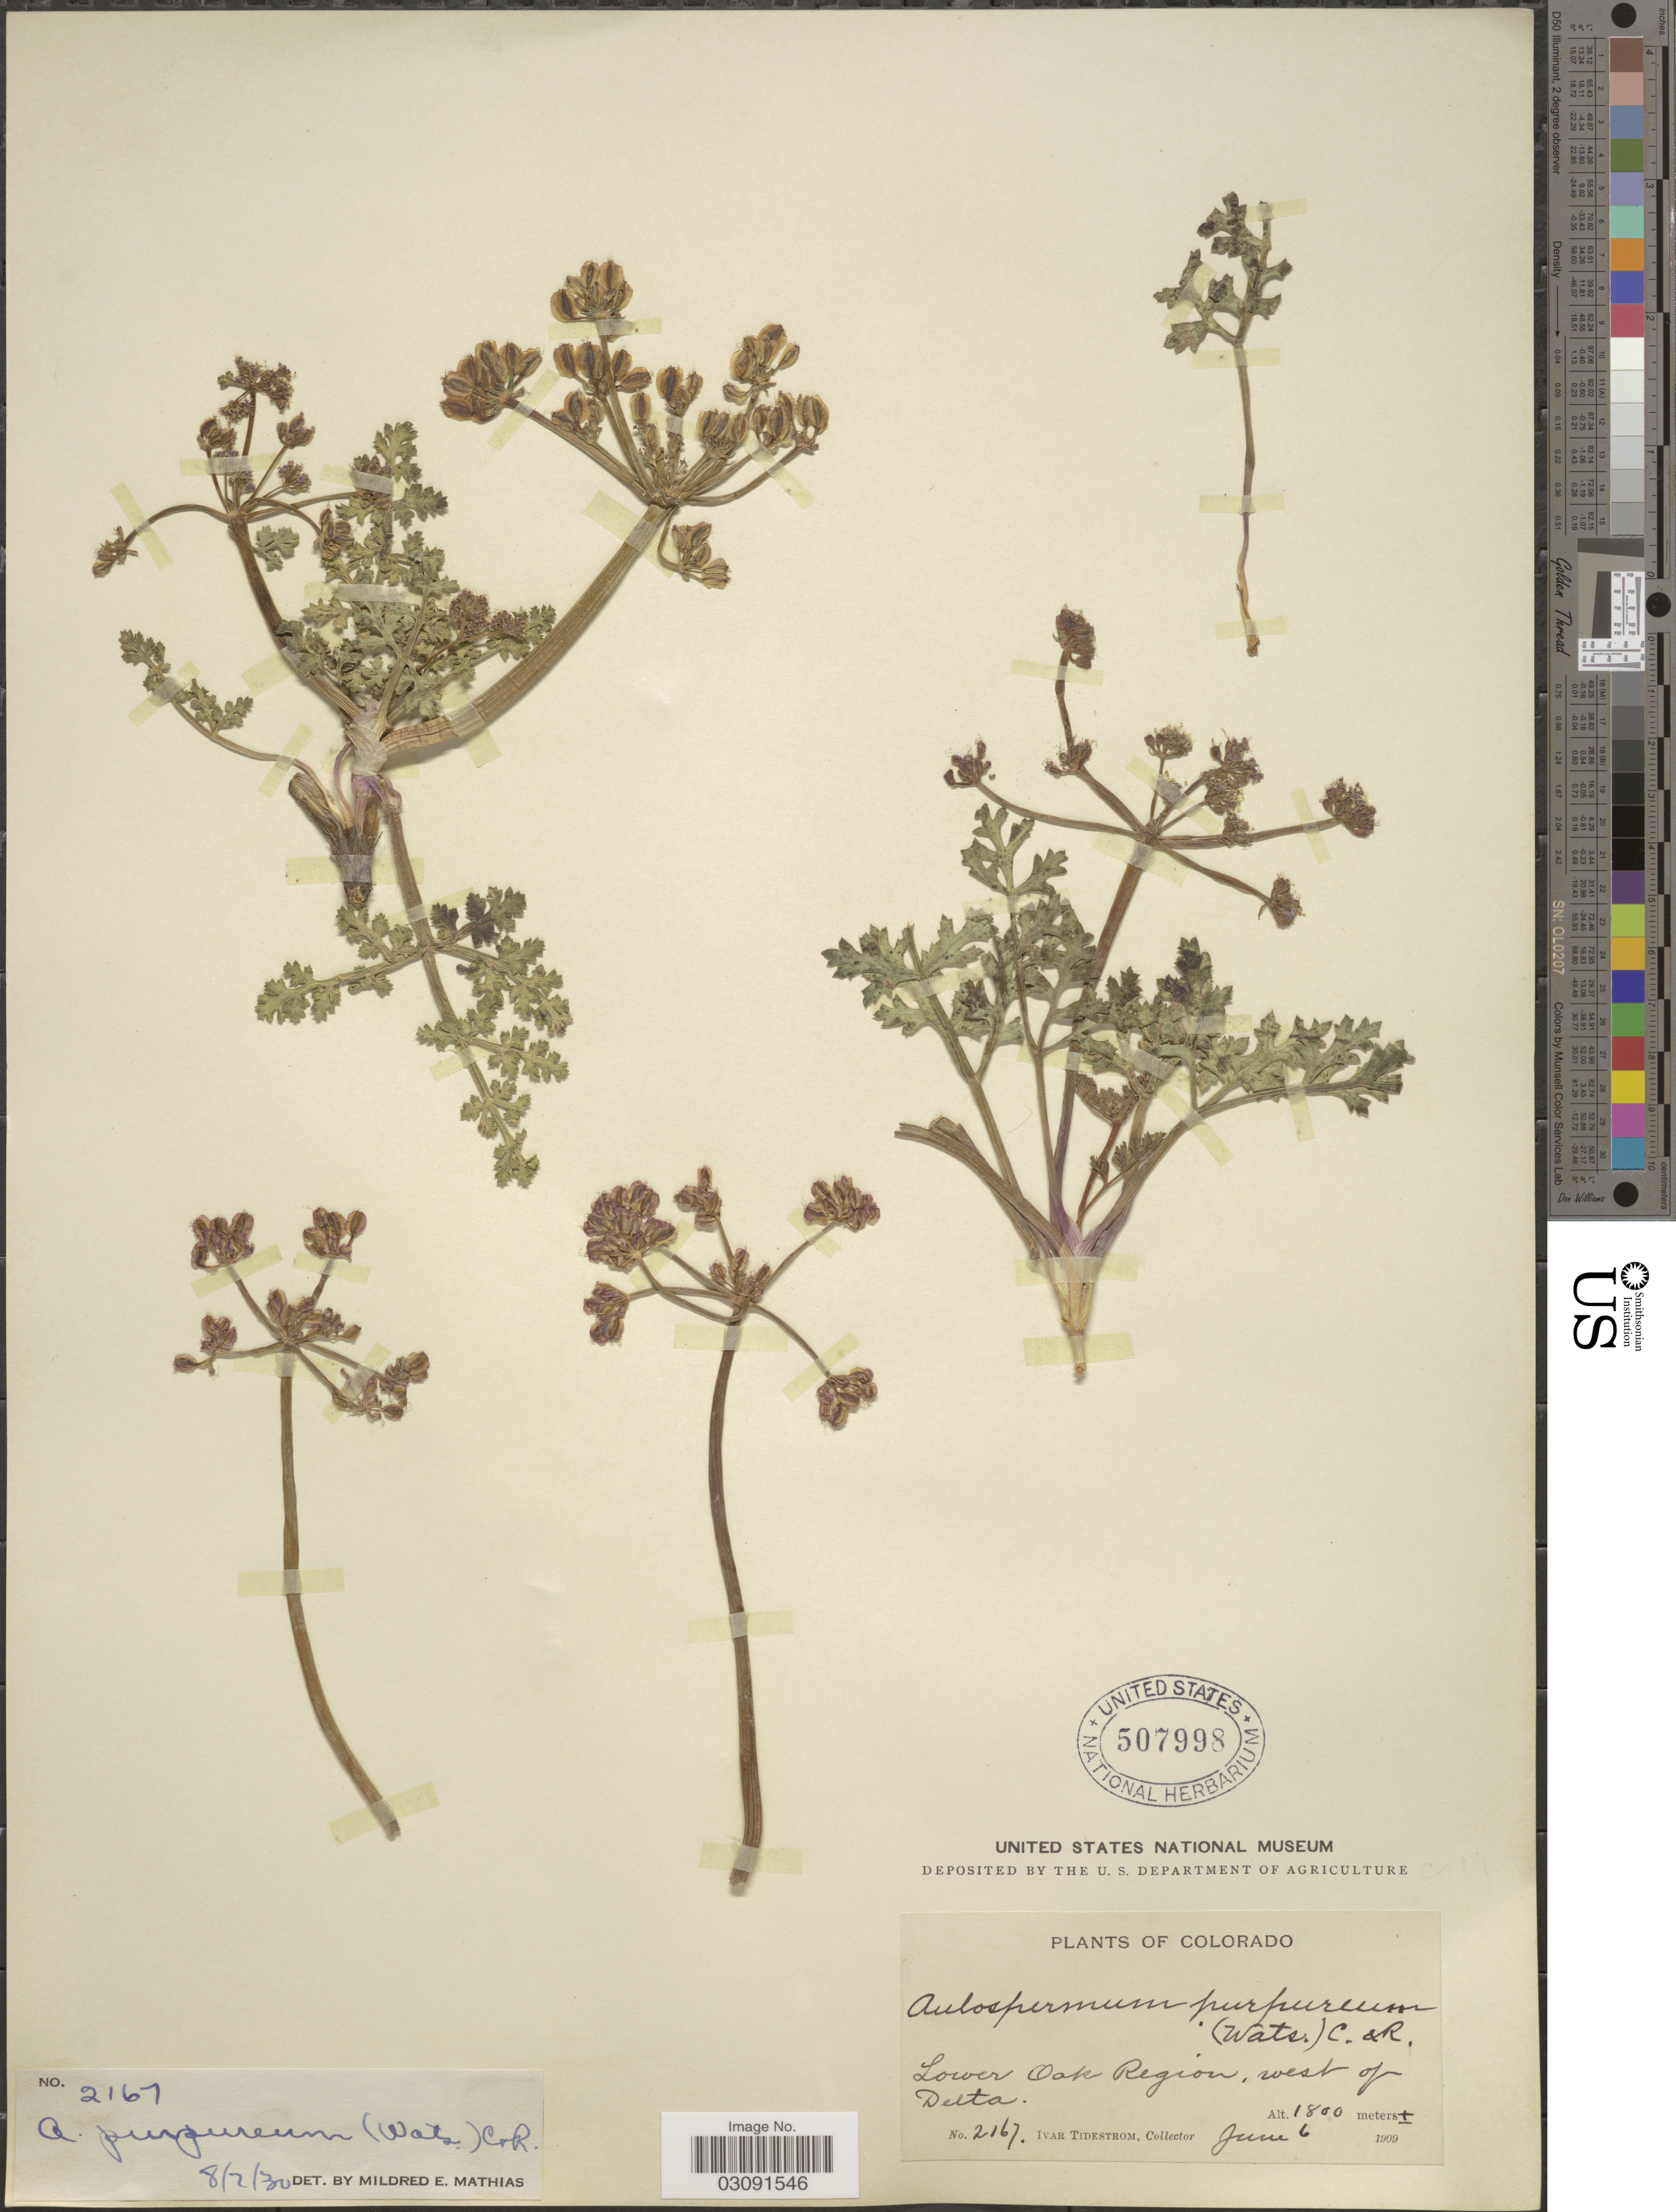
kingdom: Plantae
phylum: Tracheophyta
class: Magnoliopsida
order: Apiales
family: Apiaceae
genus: Cymopterus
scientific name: Cymopterus purpureus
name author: S. Watson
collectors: I. F. Tidestrom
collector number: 2167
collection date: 1909-06-06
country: United States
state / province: Colorado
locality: Lower Oak Region, west of Delta.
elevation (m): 1800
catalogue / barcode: US 507998